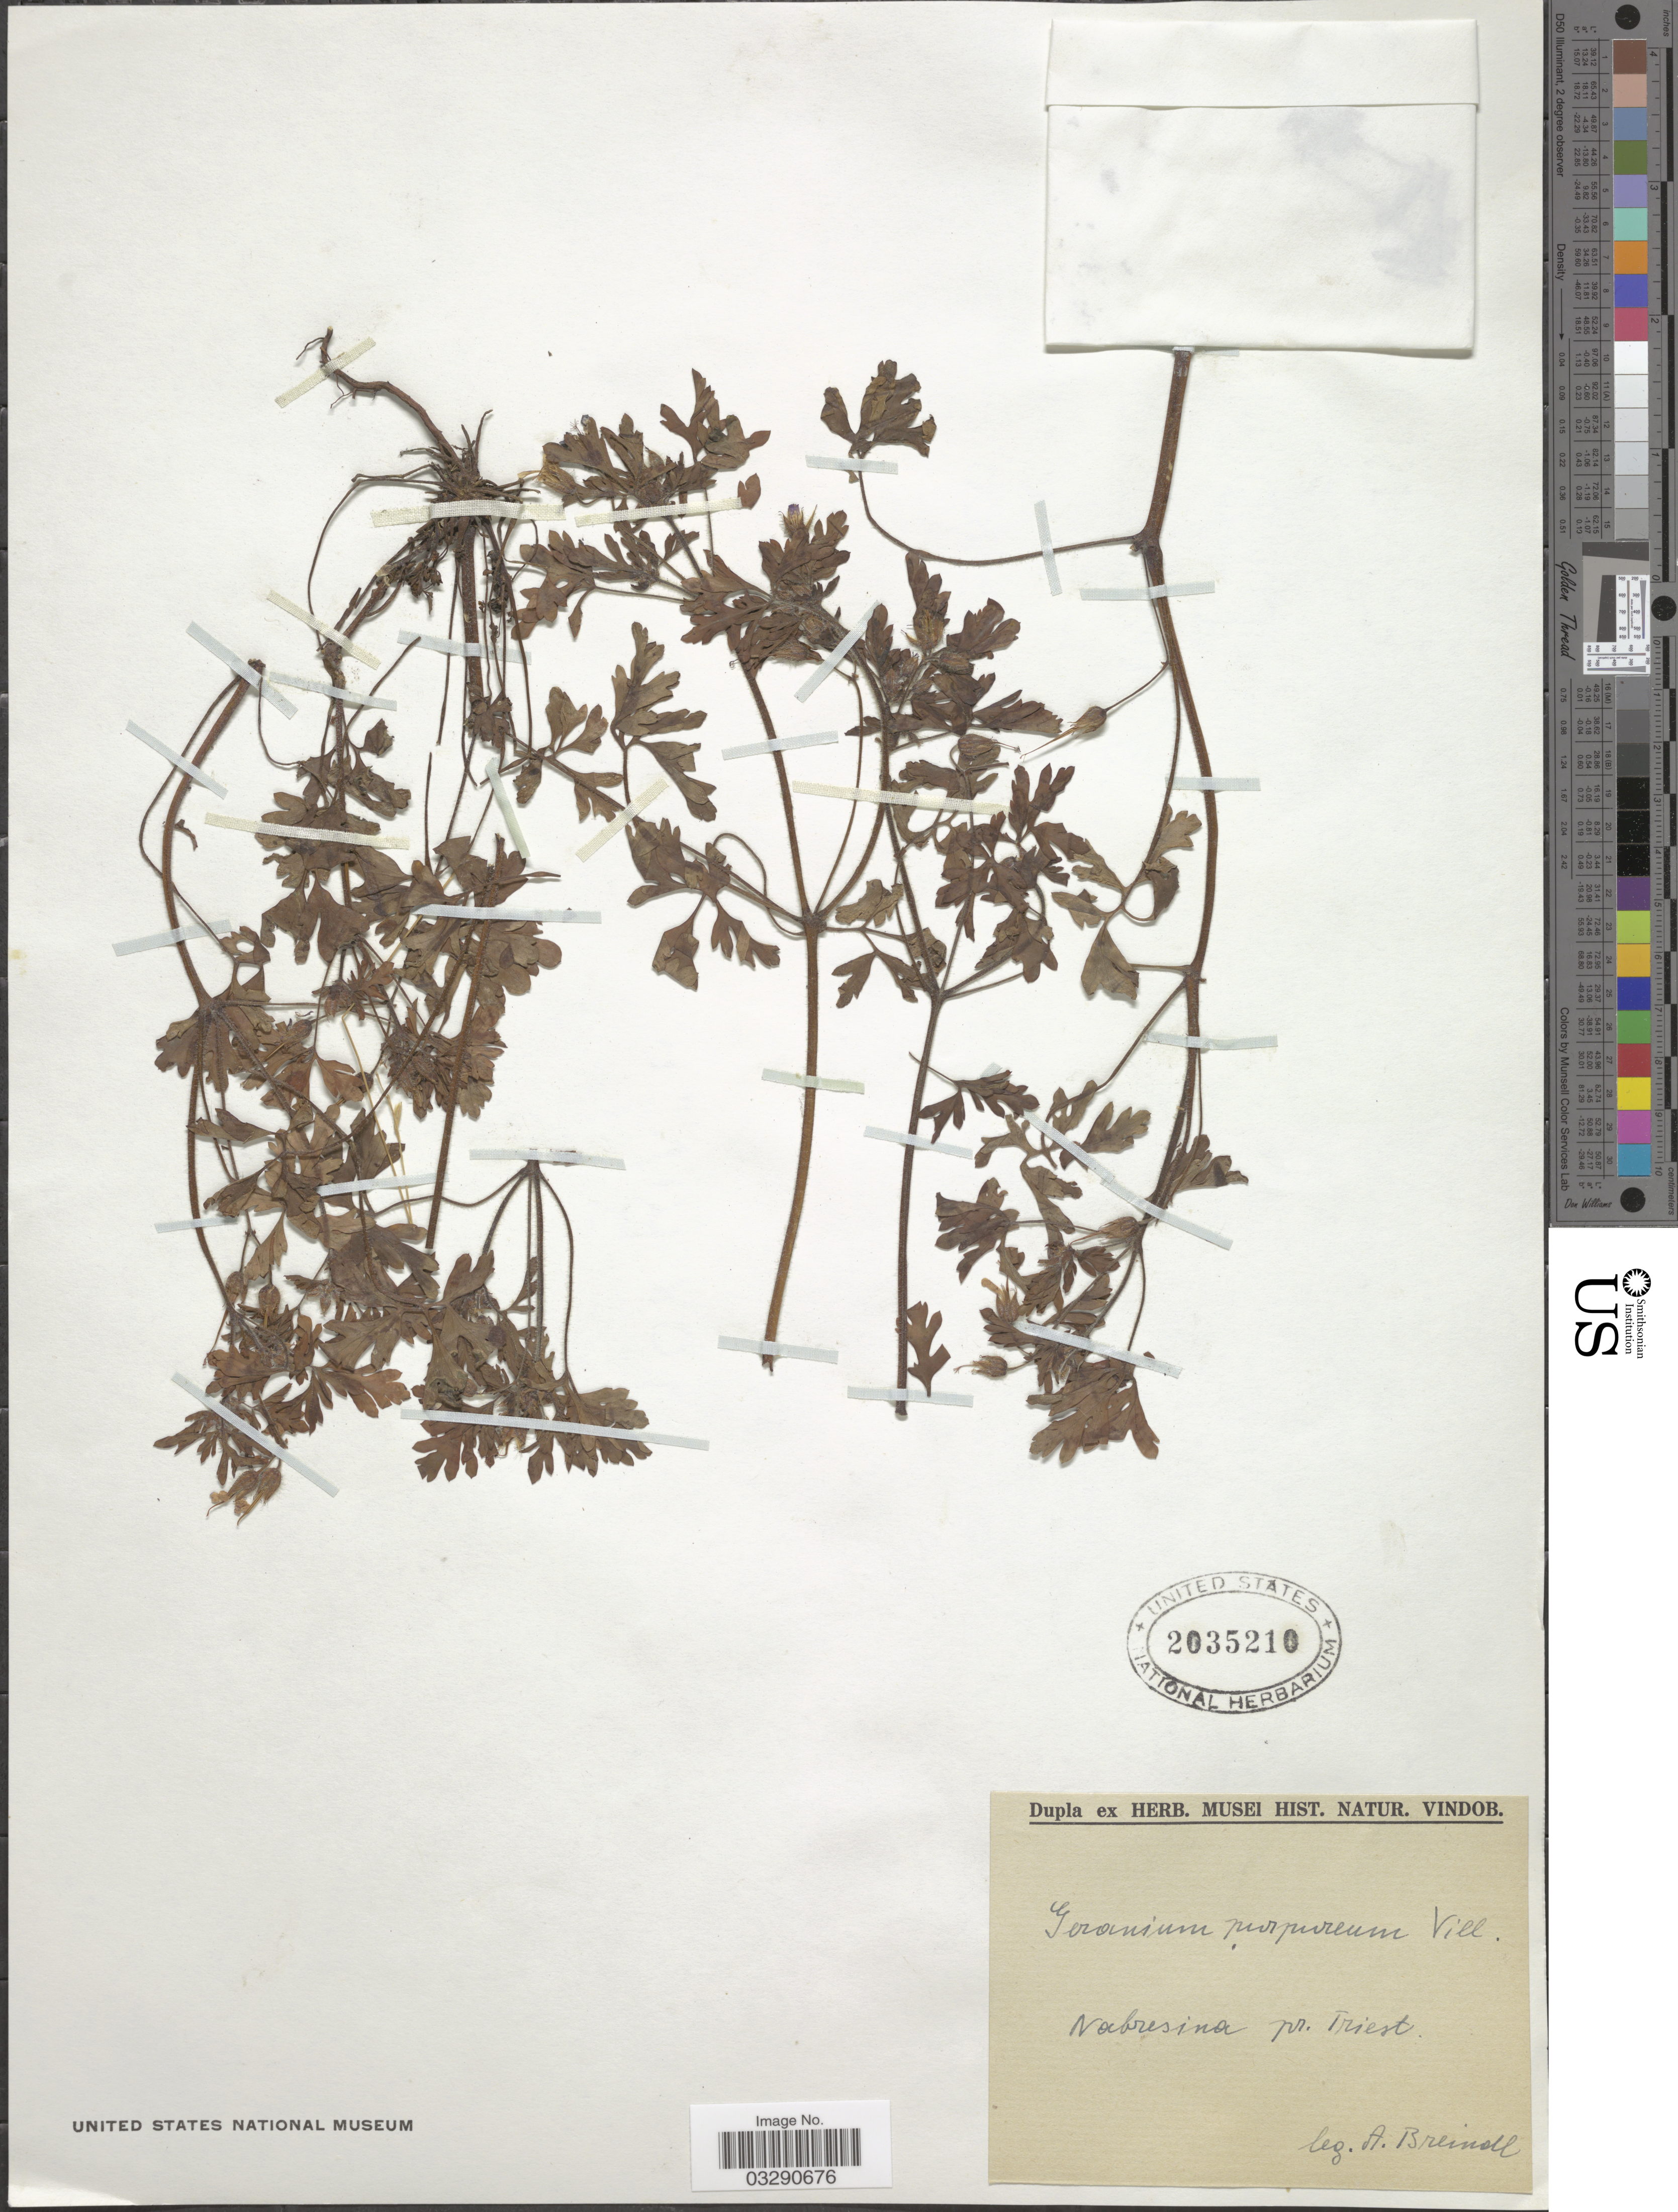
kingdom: Plantae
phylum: Tracheophyta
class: Magnoliopsida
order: Geraniales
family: Geraniaceae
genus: Geranium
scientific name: Geranium purpureum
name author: Vill.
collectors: A. Breindl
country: Italy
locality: Nabresina pr. Triest.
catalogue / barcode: US 2035210